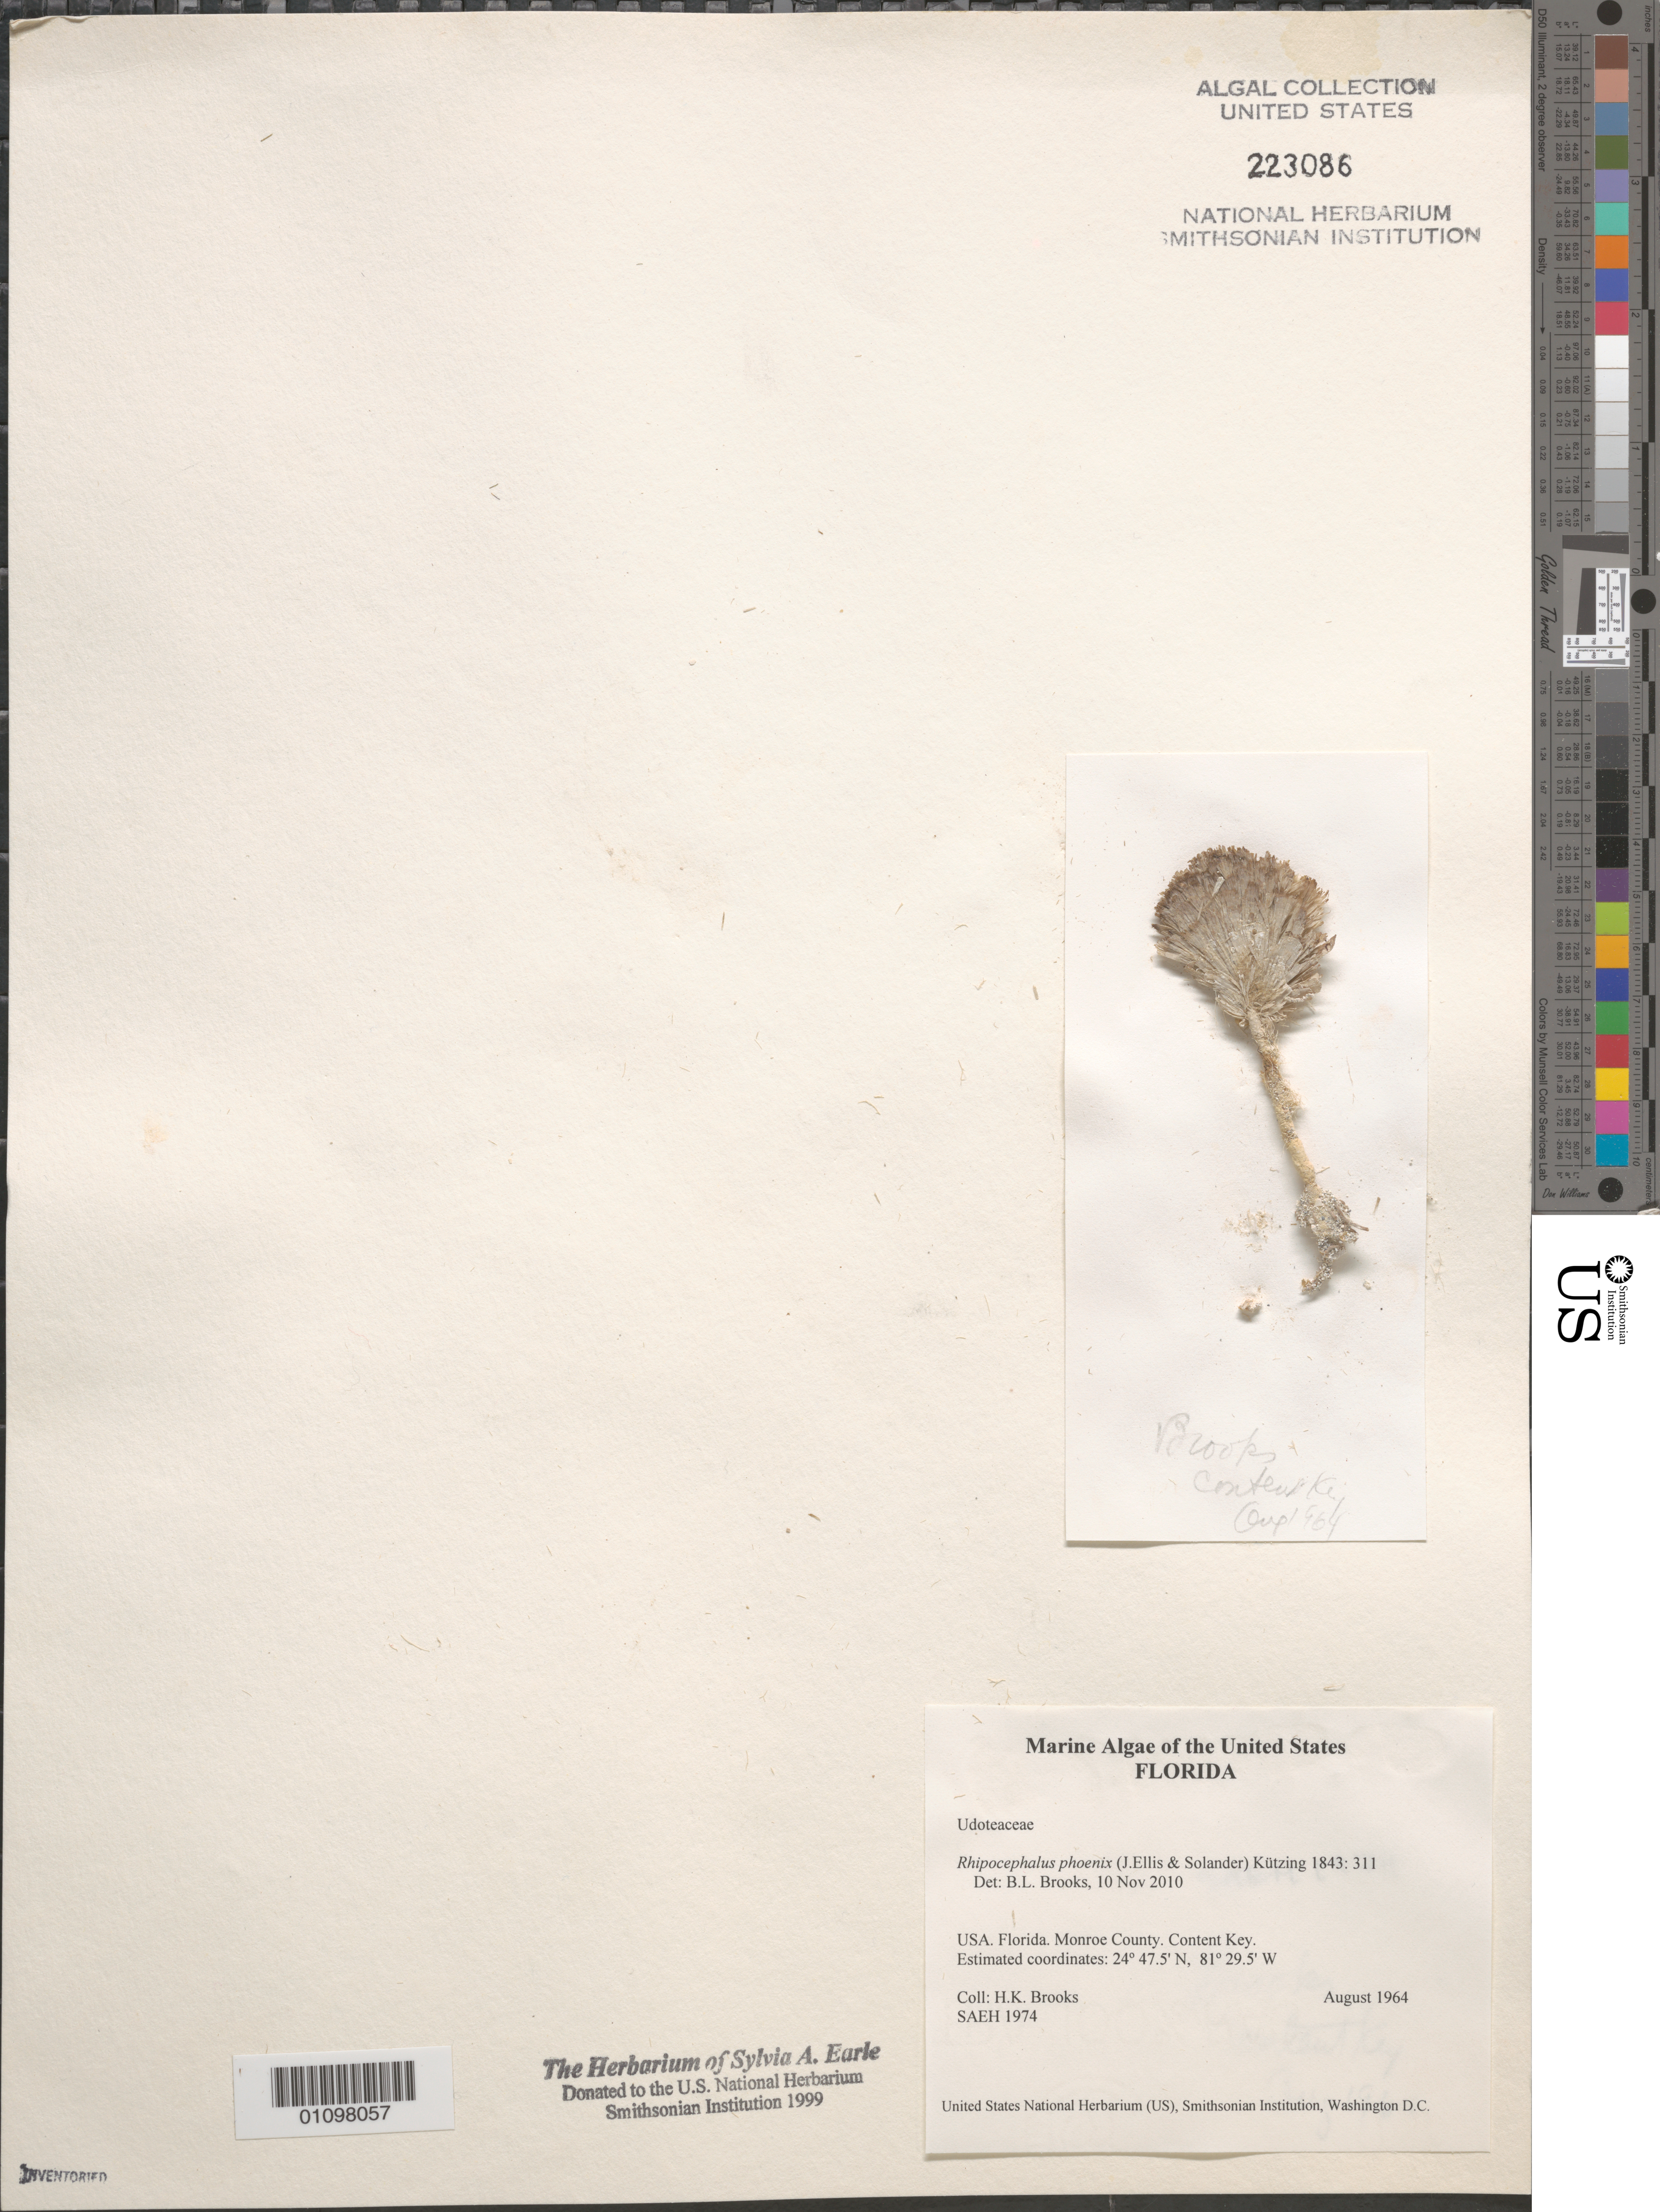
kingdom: Plantae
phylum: Chlorophyta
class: Ulvophyceae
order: Bryopsidales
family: Udoteaceae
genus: Rhipocephalus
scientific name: Rhipocephalus phoenix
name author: (J. Ellis & Sol.) Kütz.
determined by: Brooks, B. L., (BOT), Smithsonian Institution - National Museum of Natural History (UNITED STATES)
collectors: H. Brooks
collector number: SAEH 1974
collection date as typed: Aug 1964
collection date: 1964-08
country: United States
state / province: Florida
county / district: Monroe County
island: Content Key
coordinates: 24 47.5'N, 81 29.5'W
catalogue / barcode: US 223086